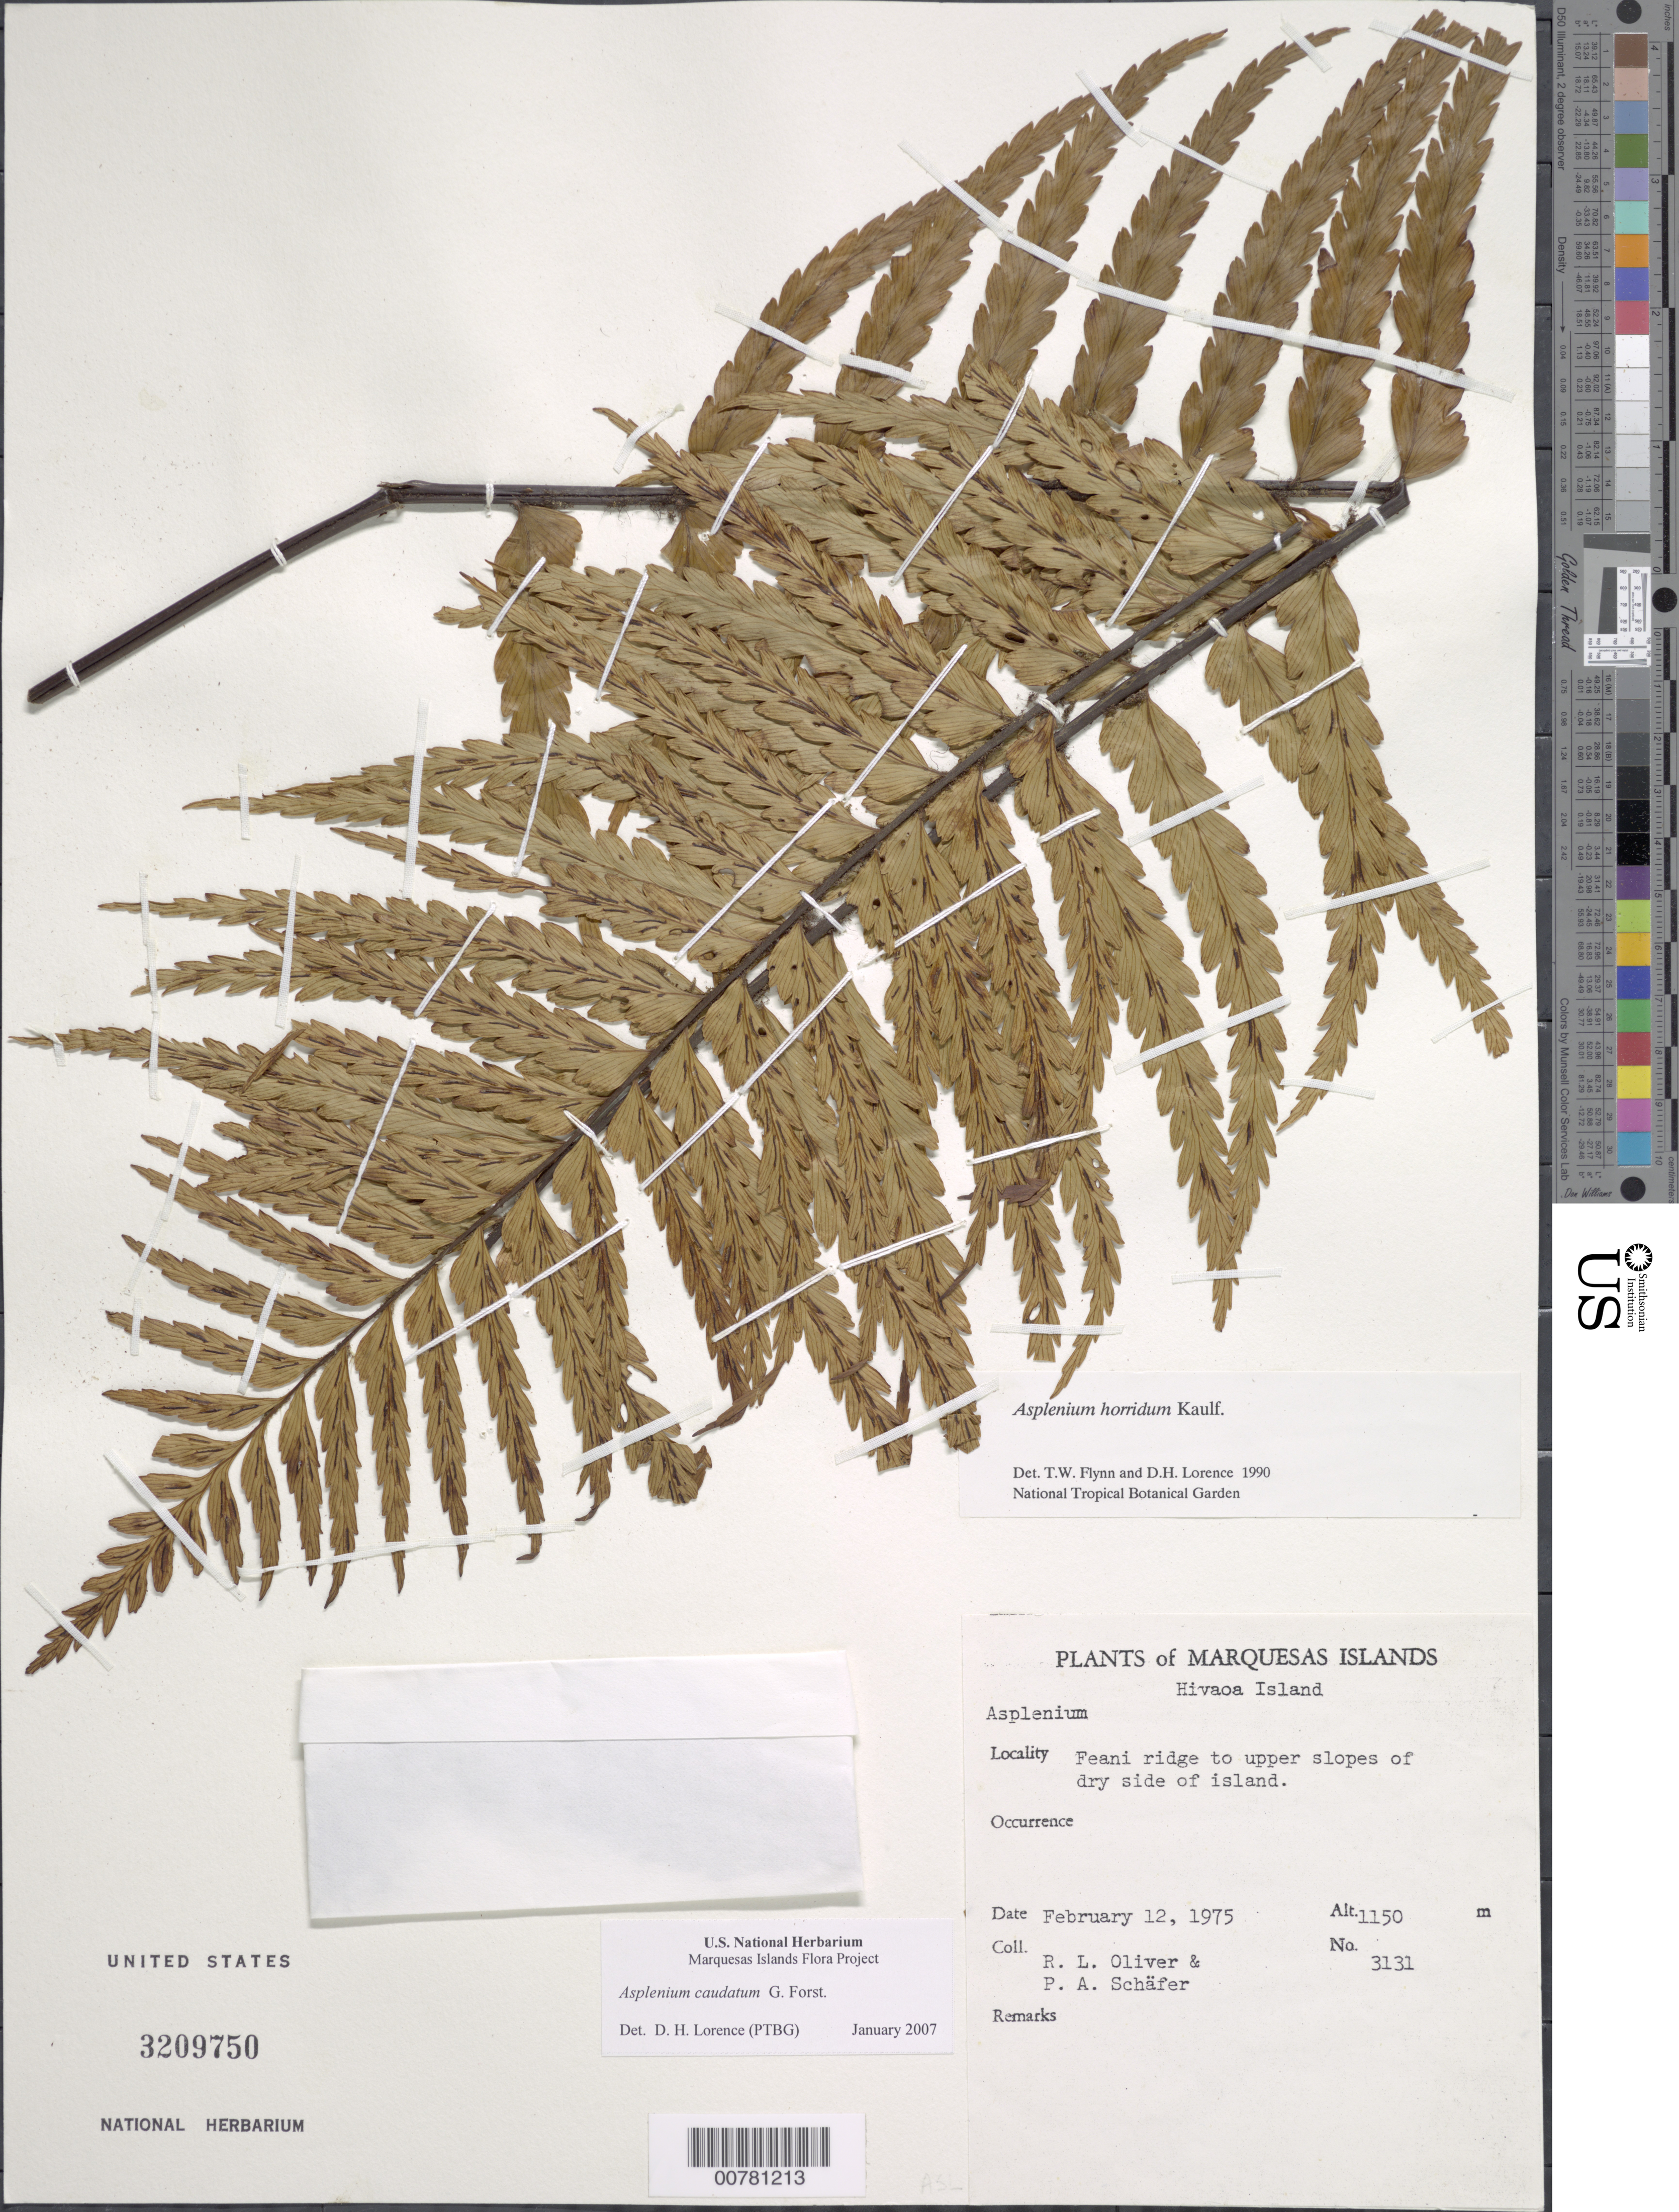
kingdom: Plantae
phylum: Tracheophyta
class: Polypodiopsida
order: Polypodiales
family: Aspleniaceae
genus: Asplenium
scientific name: Asplenium horridum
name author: Kaulf.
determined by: Wagner, W. L., (BOT), Smithsonian Institution - National Museum of Natural History (UNITED STATES)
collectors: R. L. Oliver & P. A. Schäfer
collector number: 3131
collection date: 1975-02-12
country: French Polynesia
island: Hiva Oa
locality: Feani ridge to upper slopes of dry side of island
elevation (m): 1150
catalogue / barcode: US 3209750